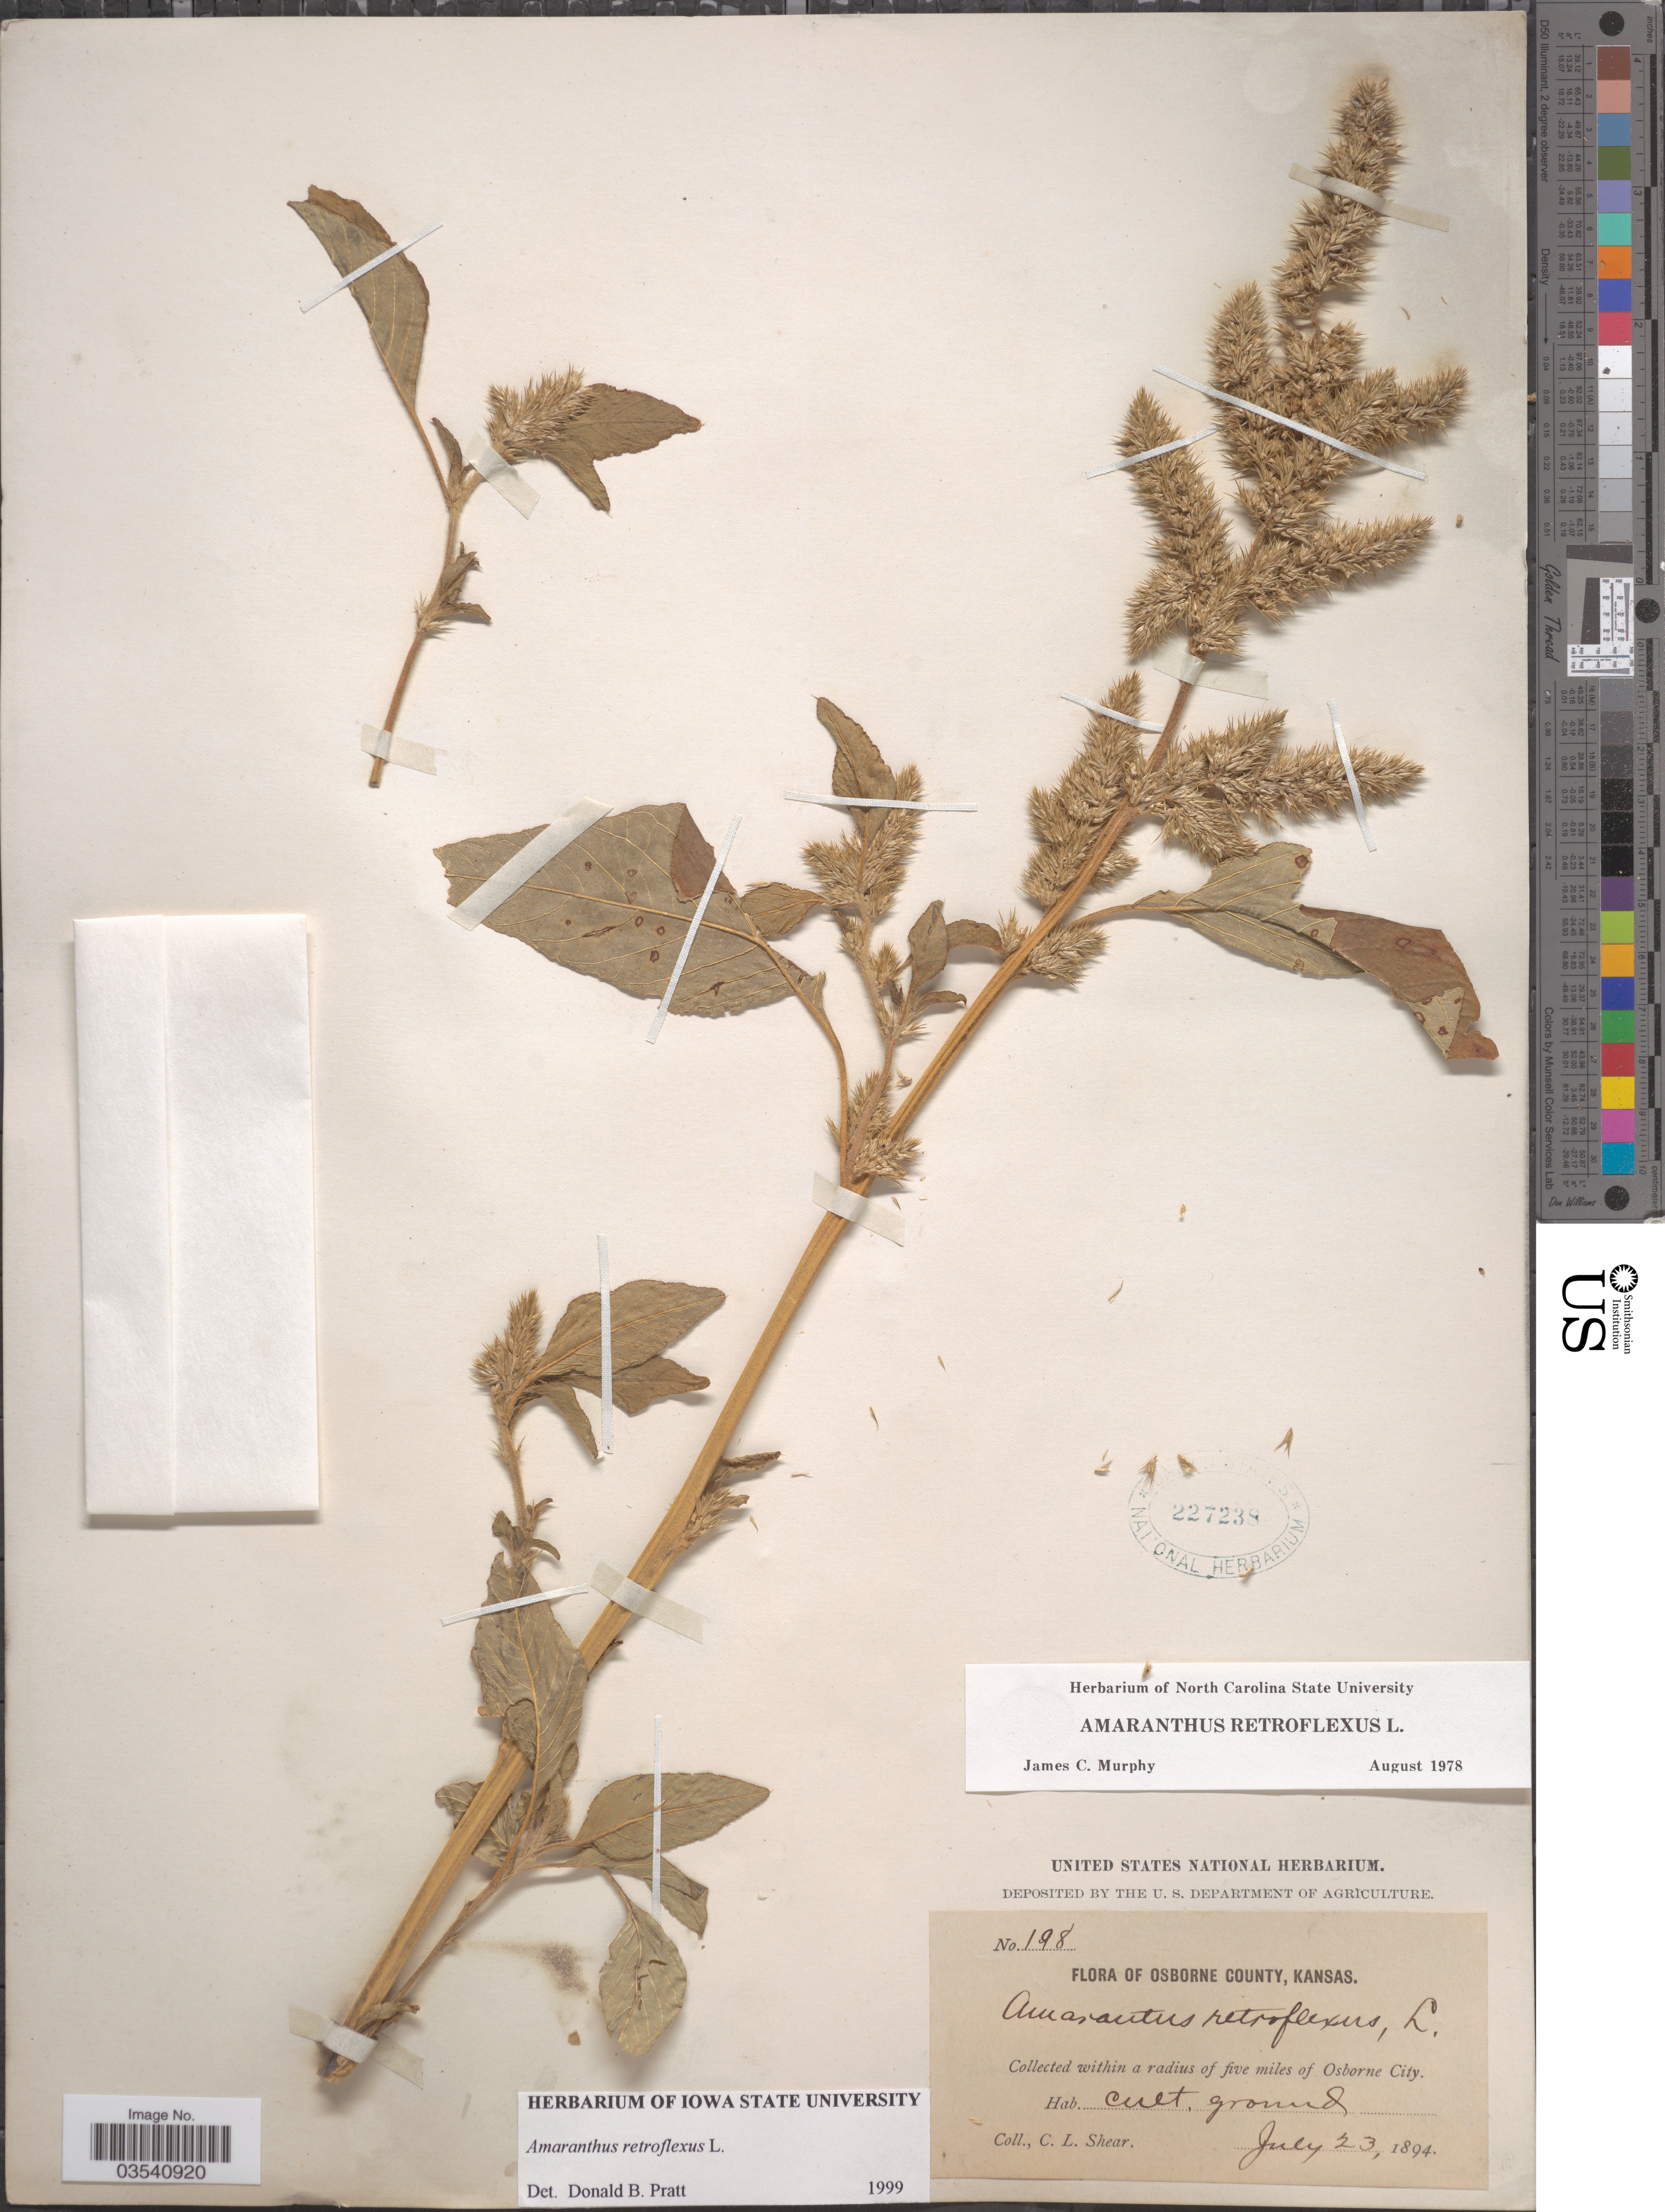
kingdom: Plantae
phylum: Tracheophyta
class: Magnoliopsida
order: Caryophyllales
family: Amaranthaceae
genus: Amaranthus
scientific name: Amaranthus retroflexus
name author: L.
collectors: C. L. Shear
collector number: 198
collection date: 1894-07-23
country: United States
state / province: Kansas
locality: Osborne County. Within a radius of five miles of Osborne County.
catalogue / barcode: US 227238